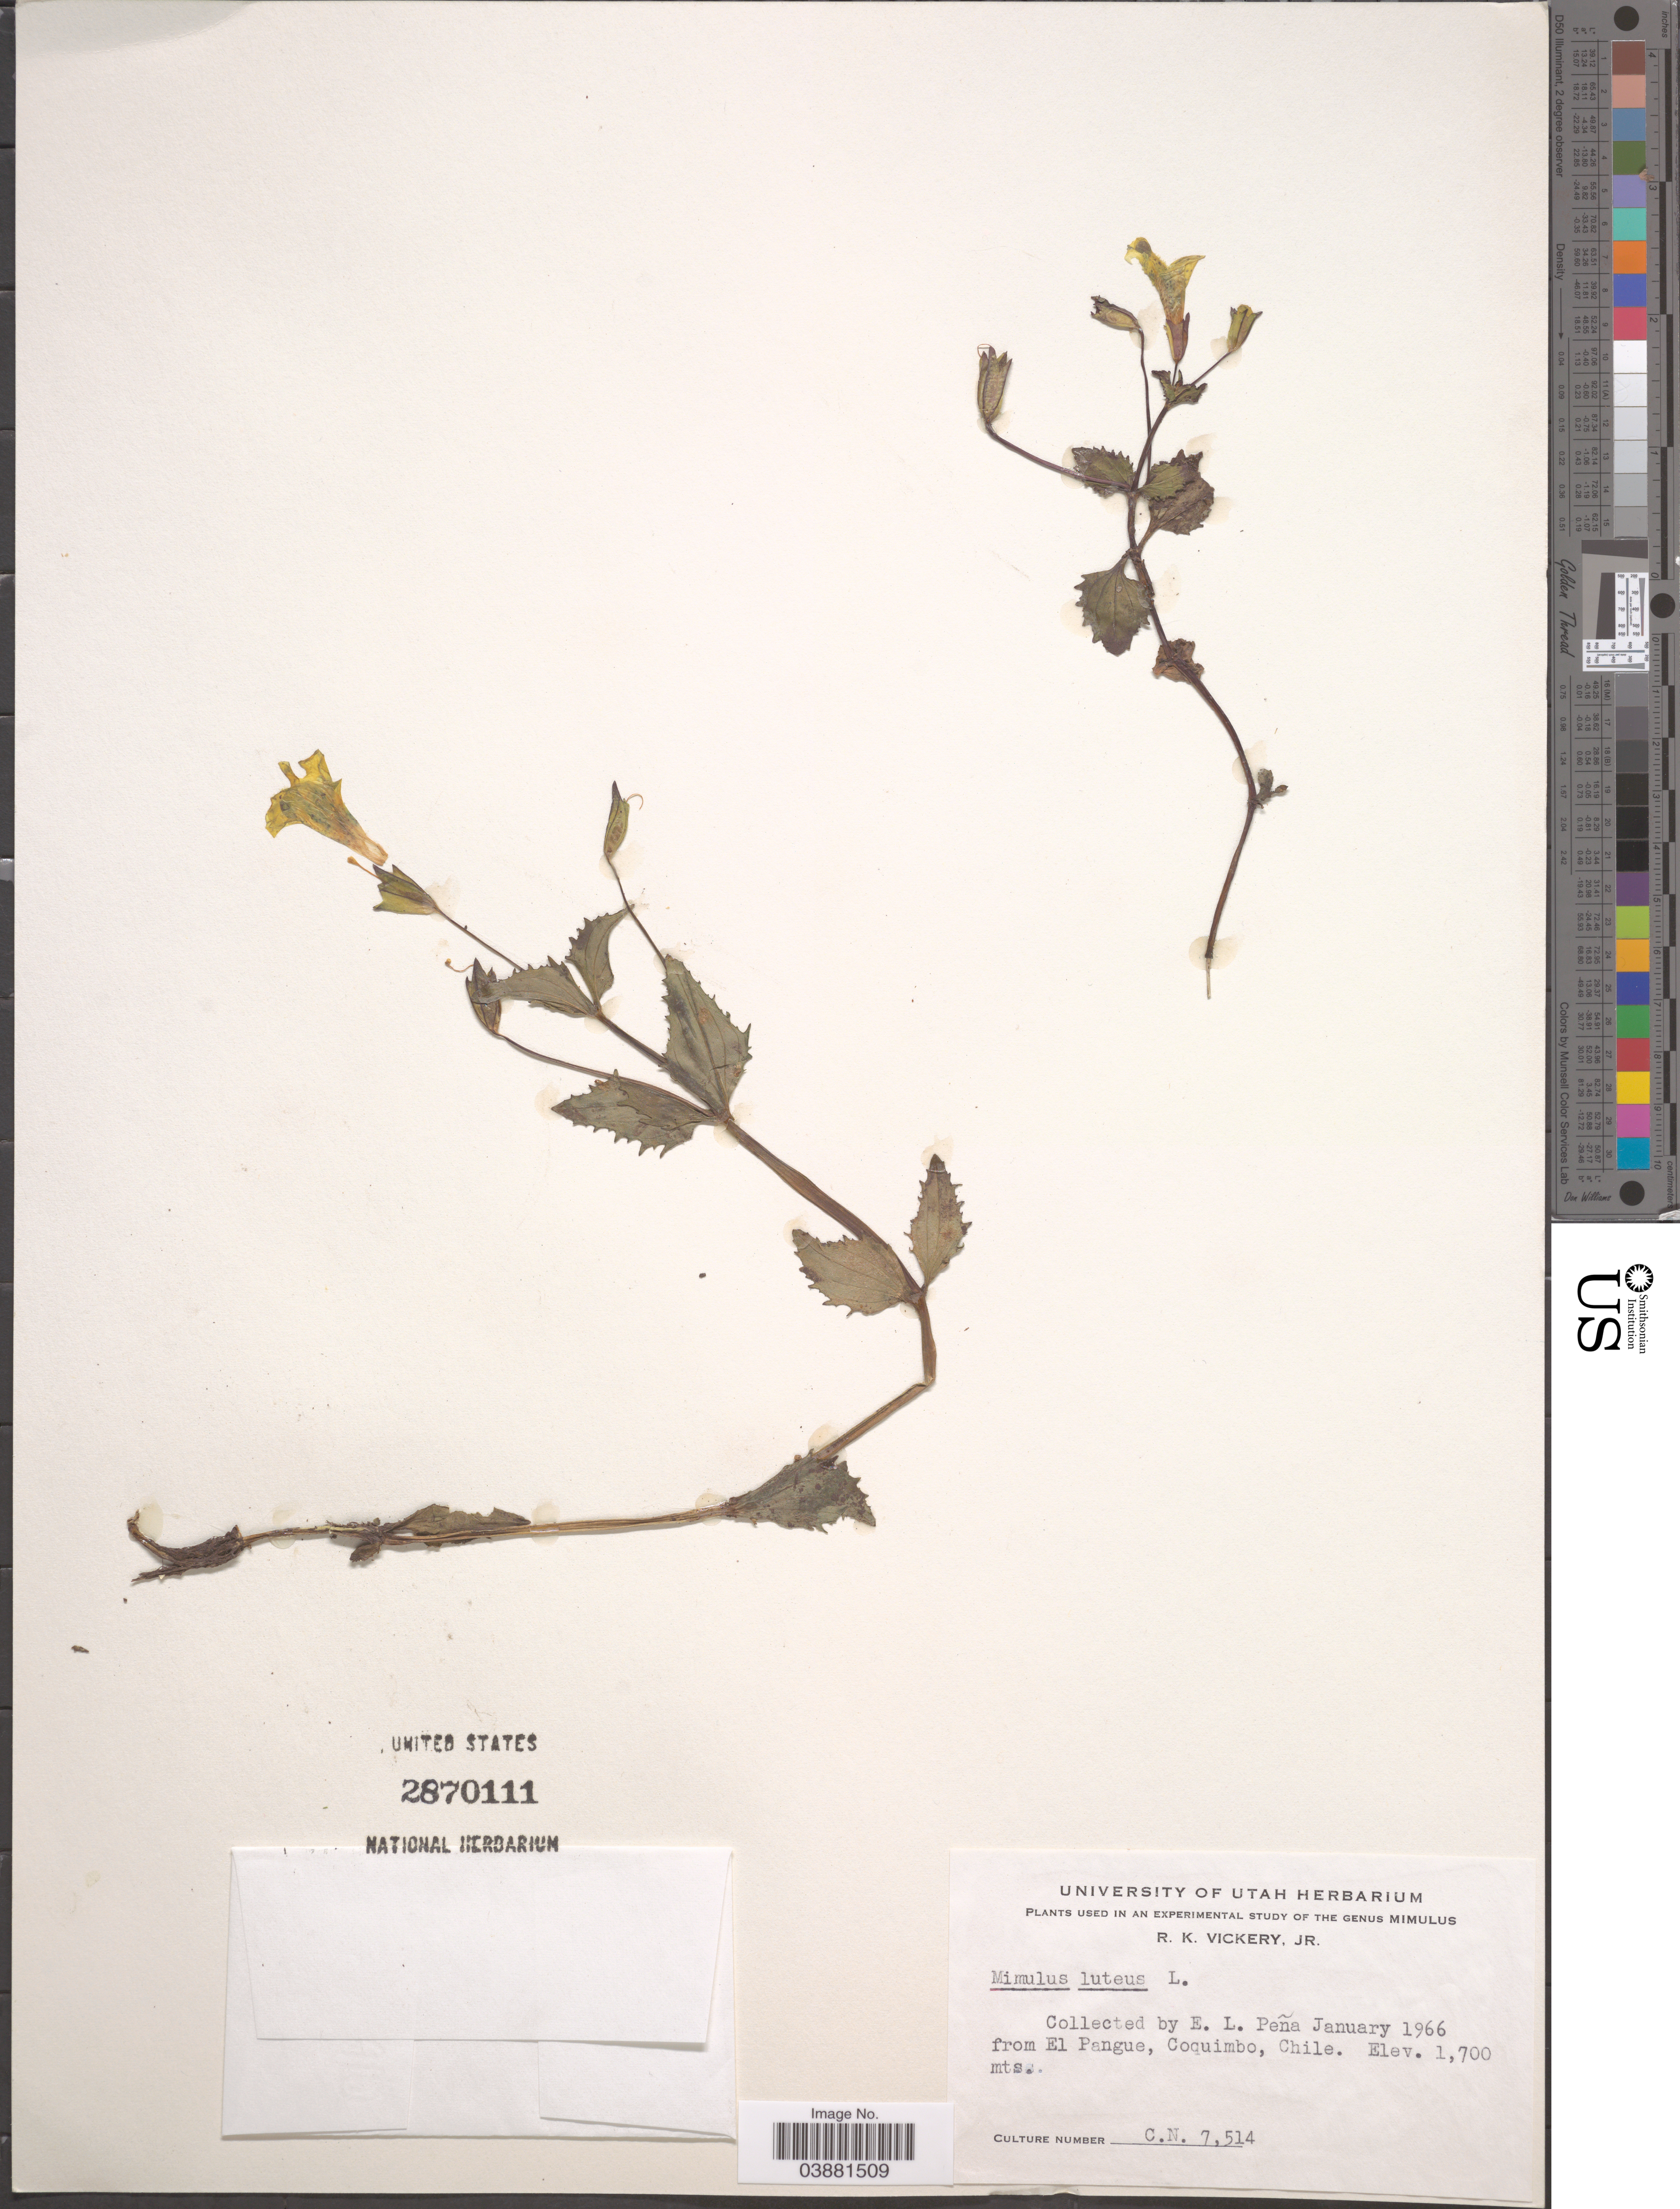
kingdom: Plantae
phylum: Tracheophyta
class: Magnoliopsida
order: Lamiales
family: Phrymaceae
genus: Mimulus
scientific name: Mimulus guttatus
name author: DC.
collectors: E. Pena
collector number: CN7514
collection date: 1966-01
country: Chile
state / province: Coquimbo (IV)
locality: El Pangue, Coquimbo.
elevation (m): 1700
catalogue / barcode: US 2870111